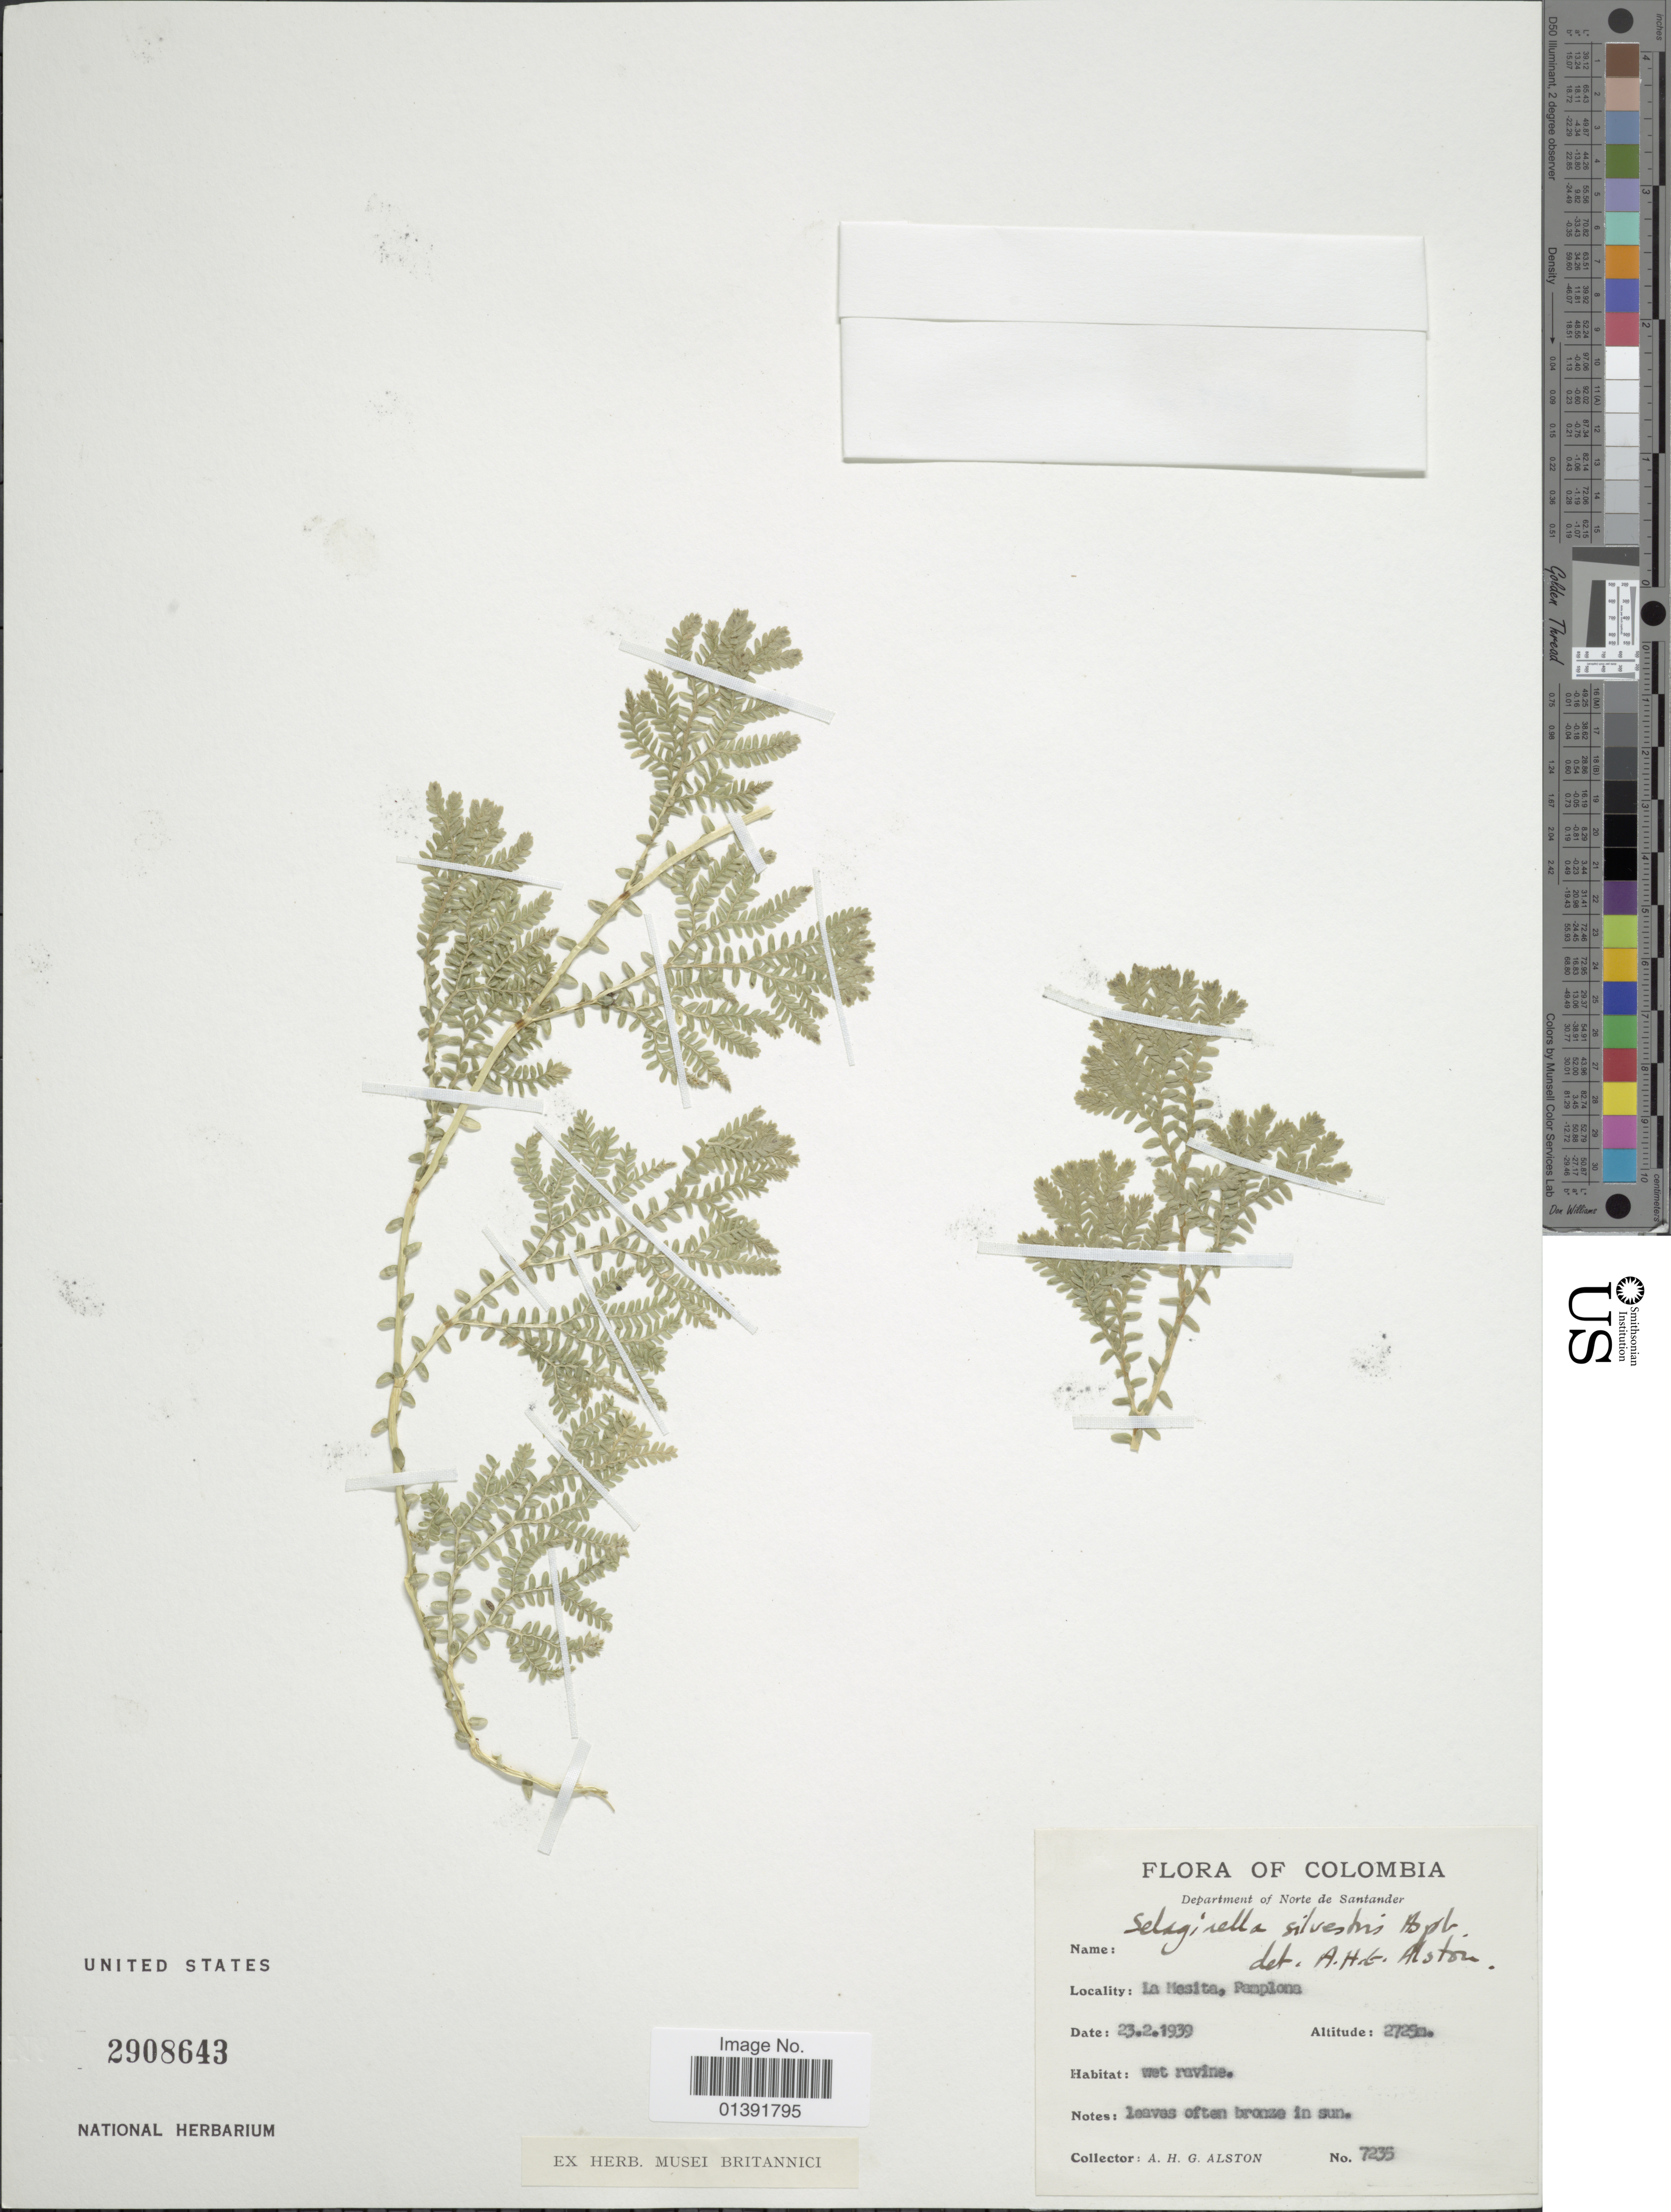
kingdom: Plantae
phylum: Tracheophyta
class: Lycopodiopsida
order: Selaginellales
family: Selaginellaceae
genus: Selaginella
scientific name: Selaginella silvestris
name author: Aspl.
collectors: A. H. Alston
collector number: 7235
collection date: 1939-02-23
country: Colombia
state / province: Norte de Santander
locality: La Mesita, Pamplona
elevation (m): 2725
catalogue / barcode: US 2908643